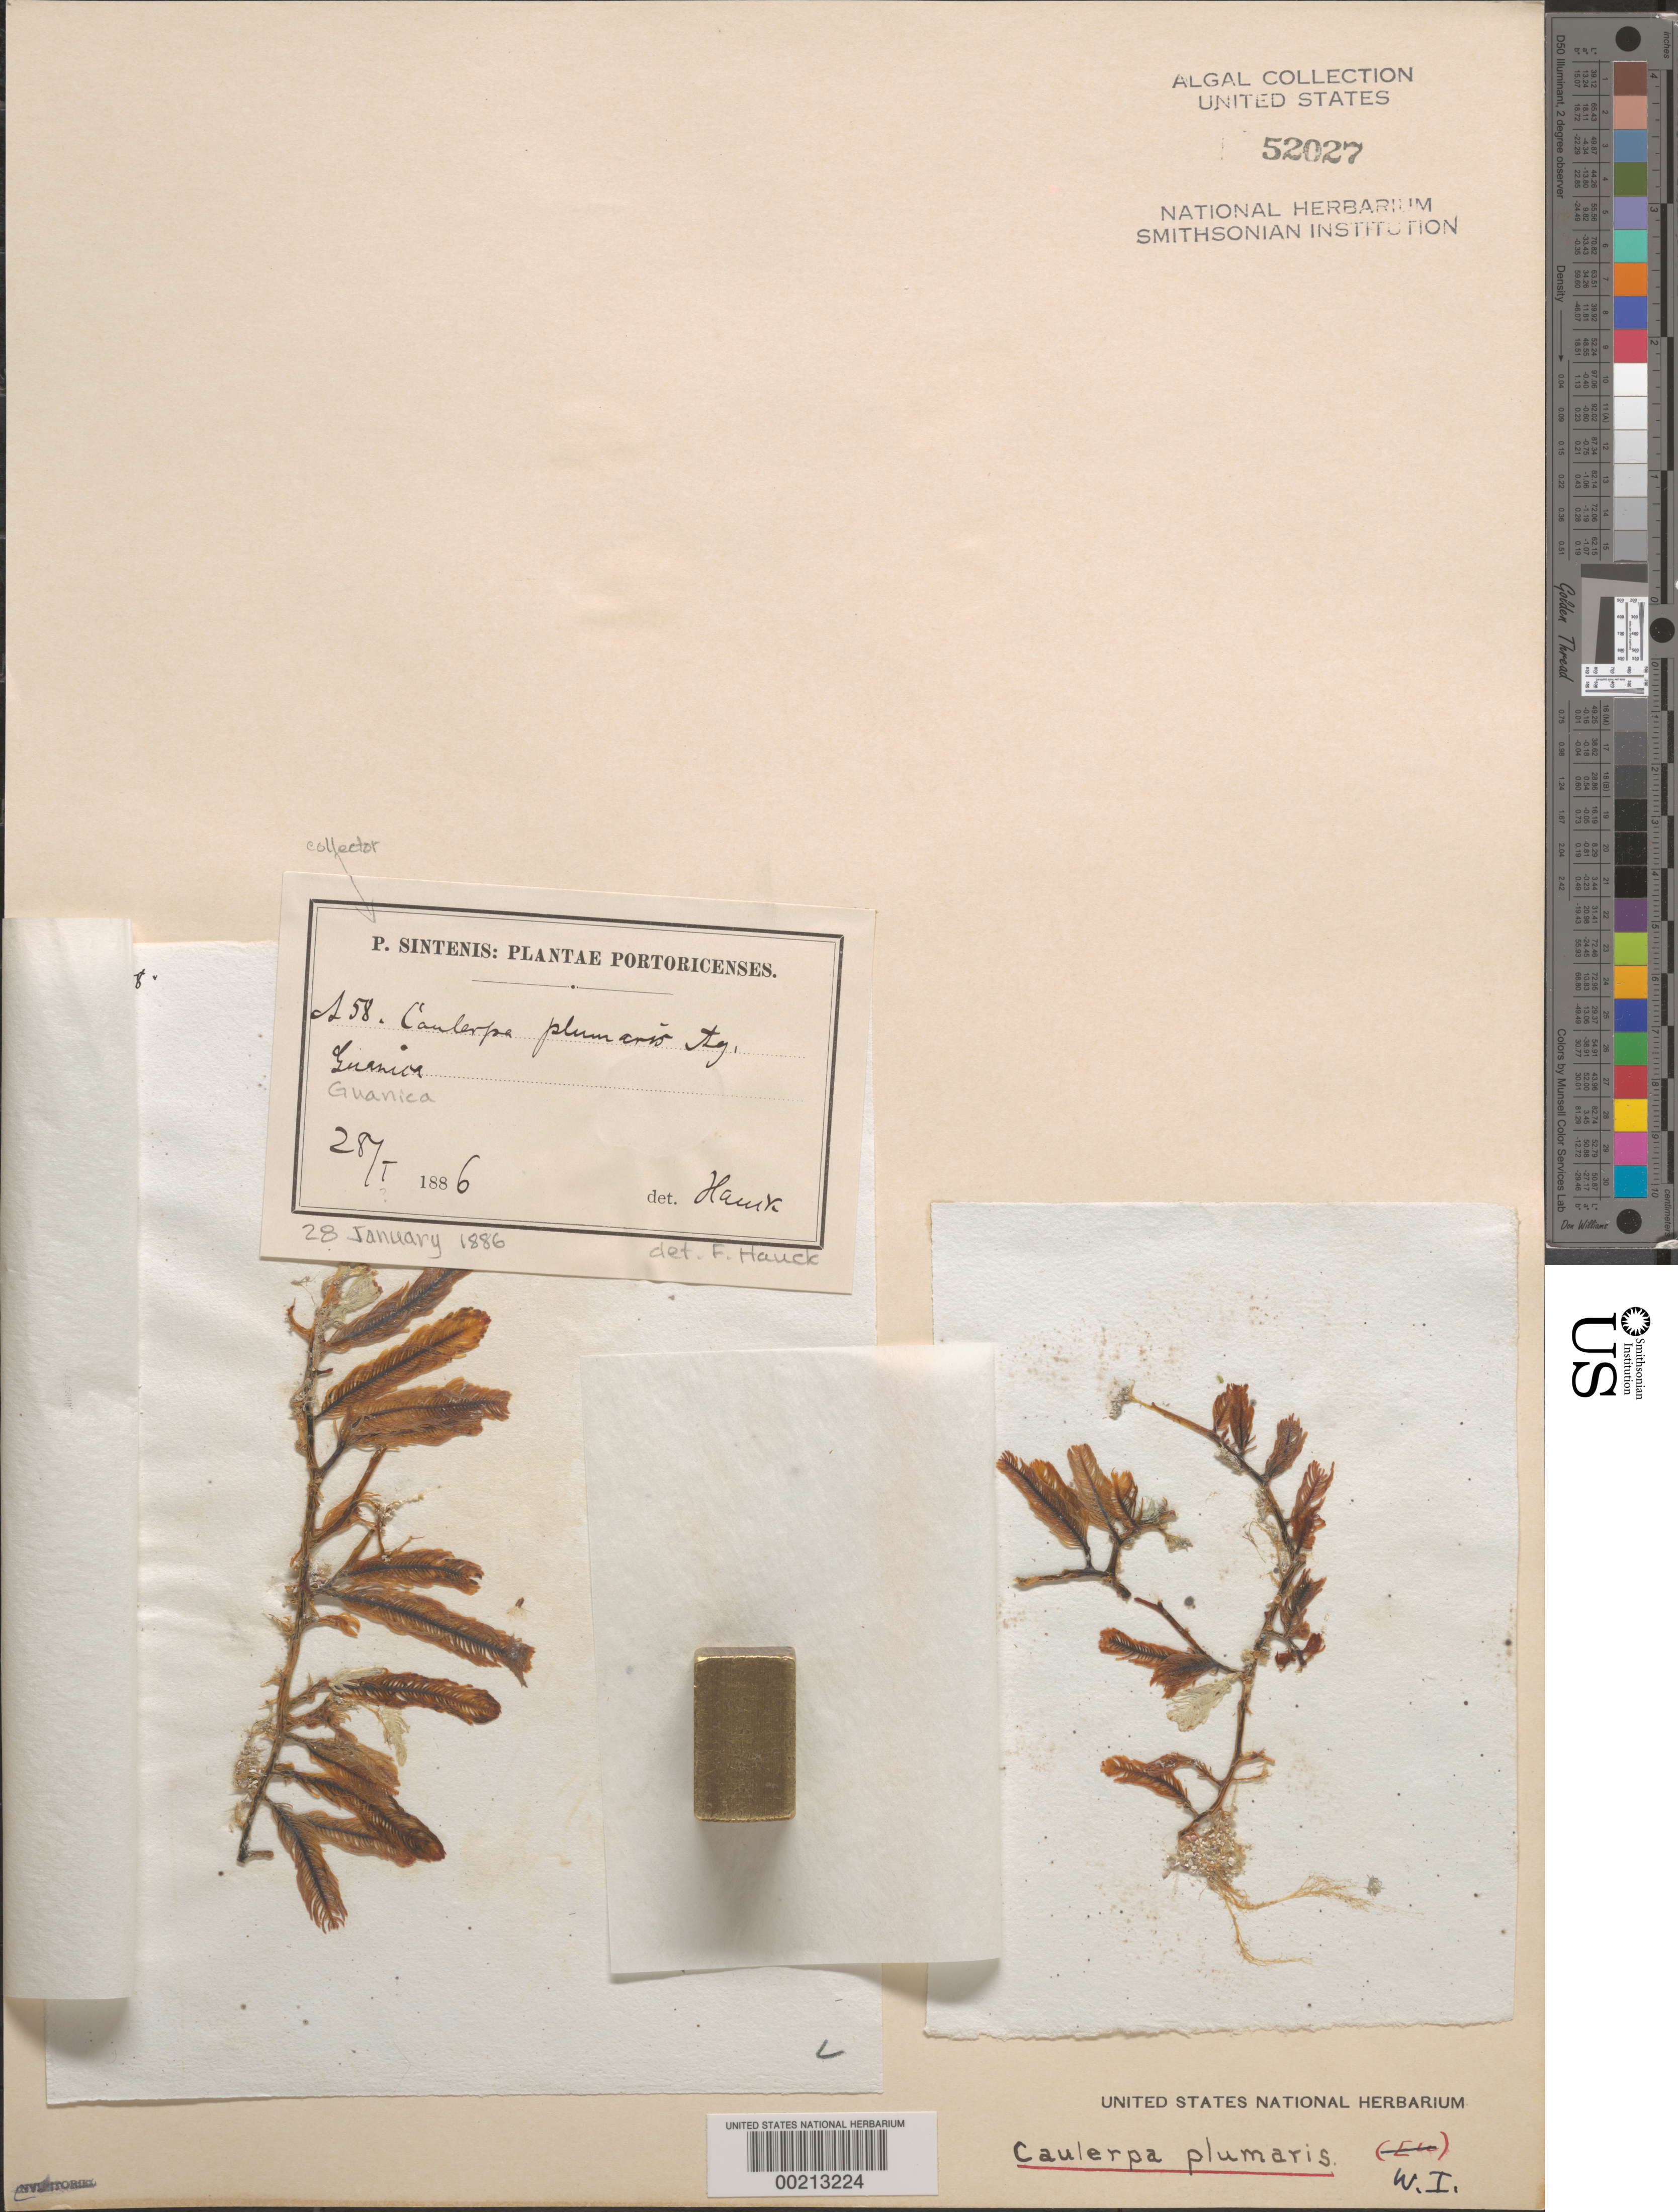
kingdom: Plantae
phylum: Chlorophyta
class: Ulvophyceae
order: Bryopsidales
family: Caulerpaceae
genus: Caulerpa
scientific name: Caulerpa sertularioides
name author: (S.G. Gmel.) M. Howe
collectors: P. Sintenis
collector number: A58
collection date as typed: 28 Jan 1886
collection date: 1886-01-28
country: Puerto Rico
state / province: Guanica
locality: Guanica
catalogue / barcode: US 52027